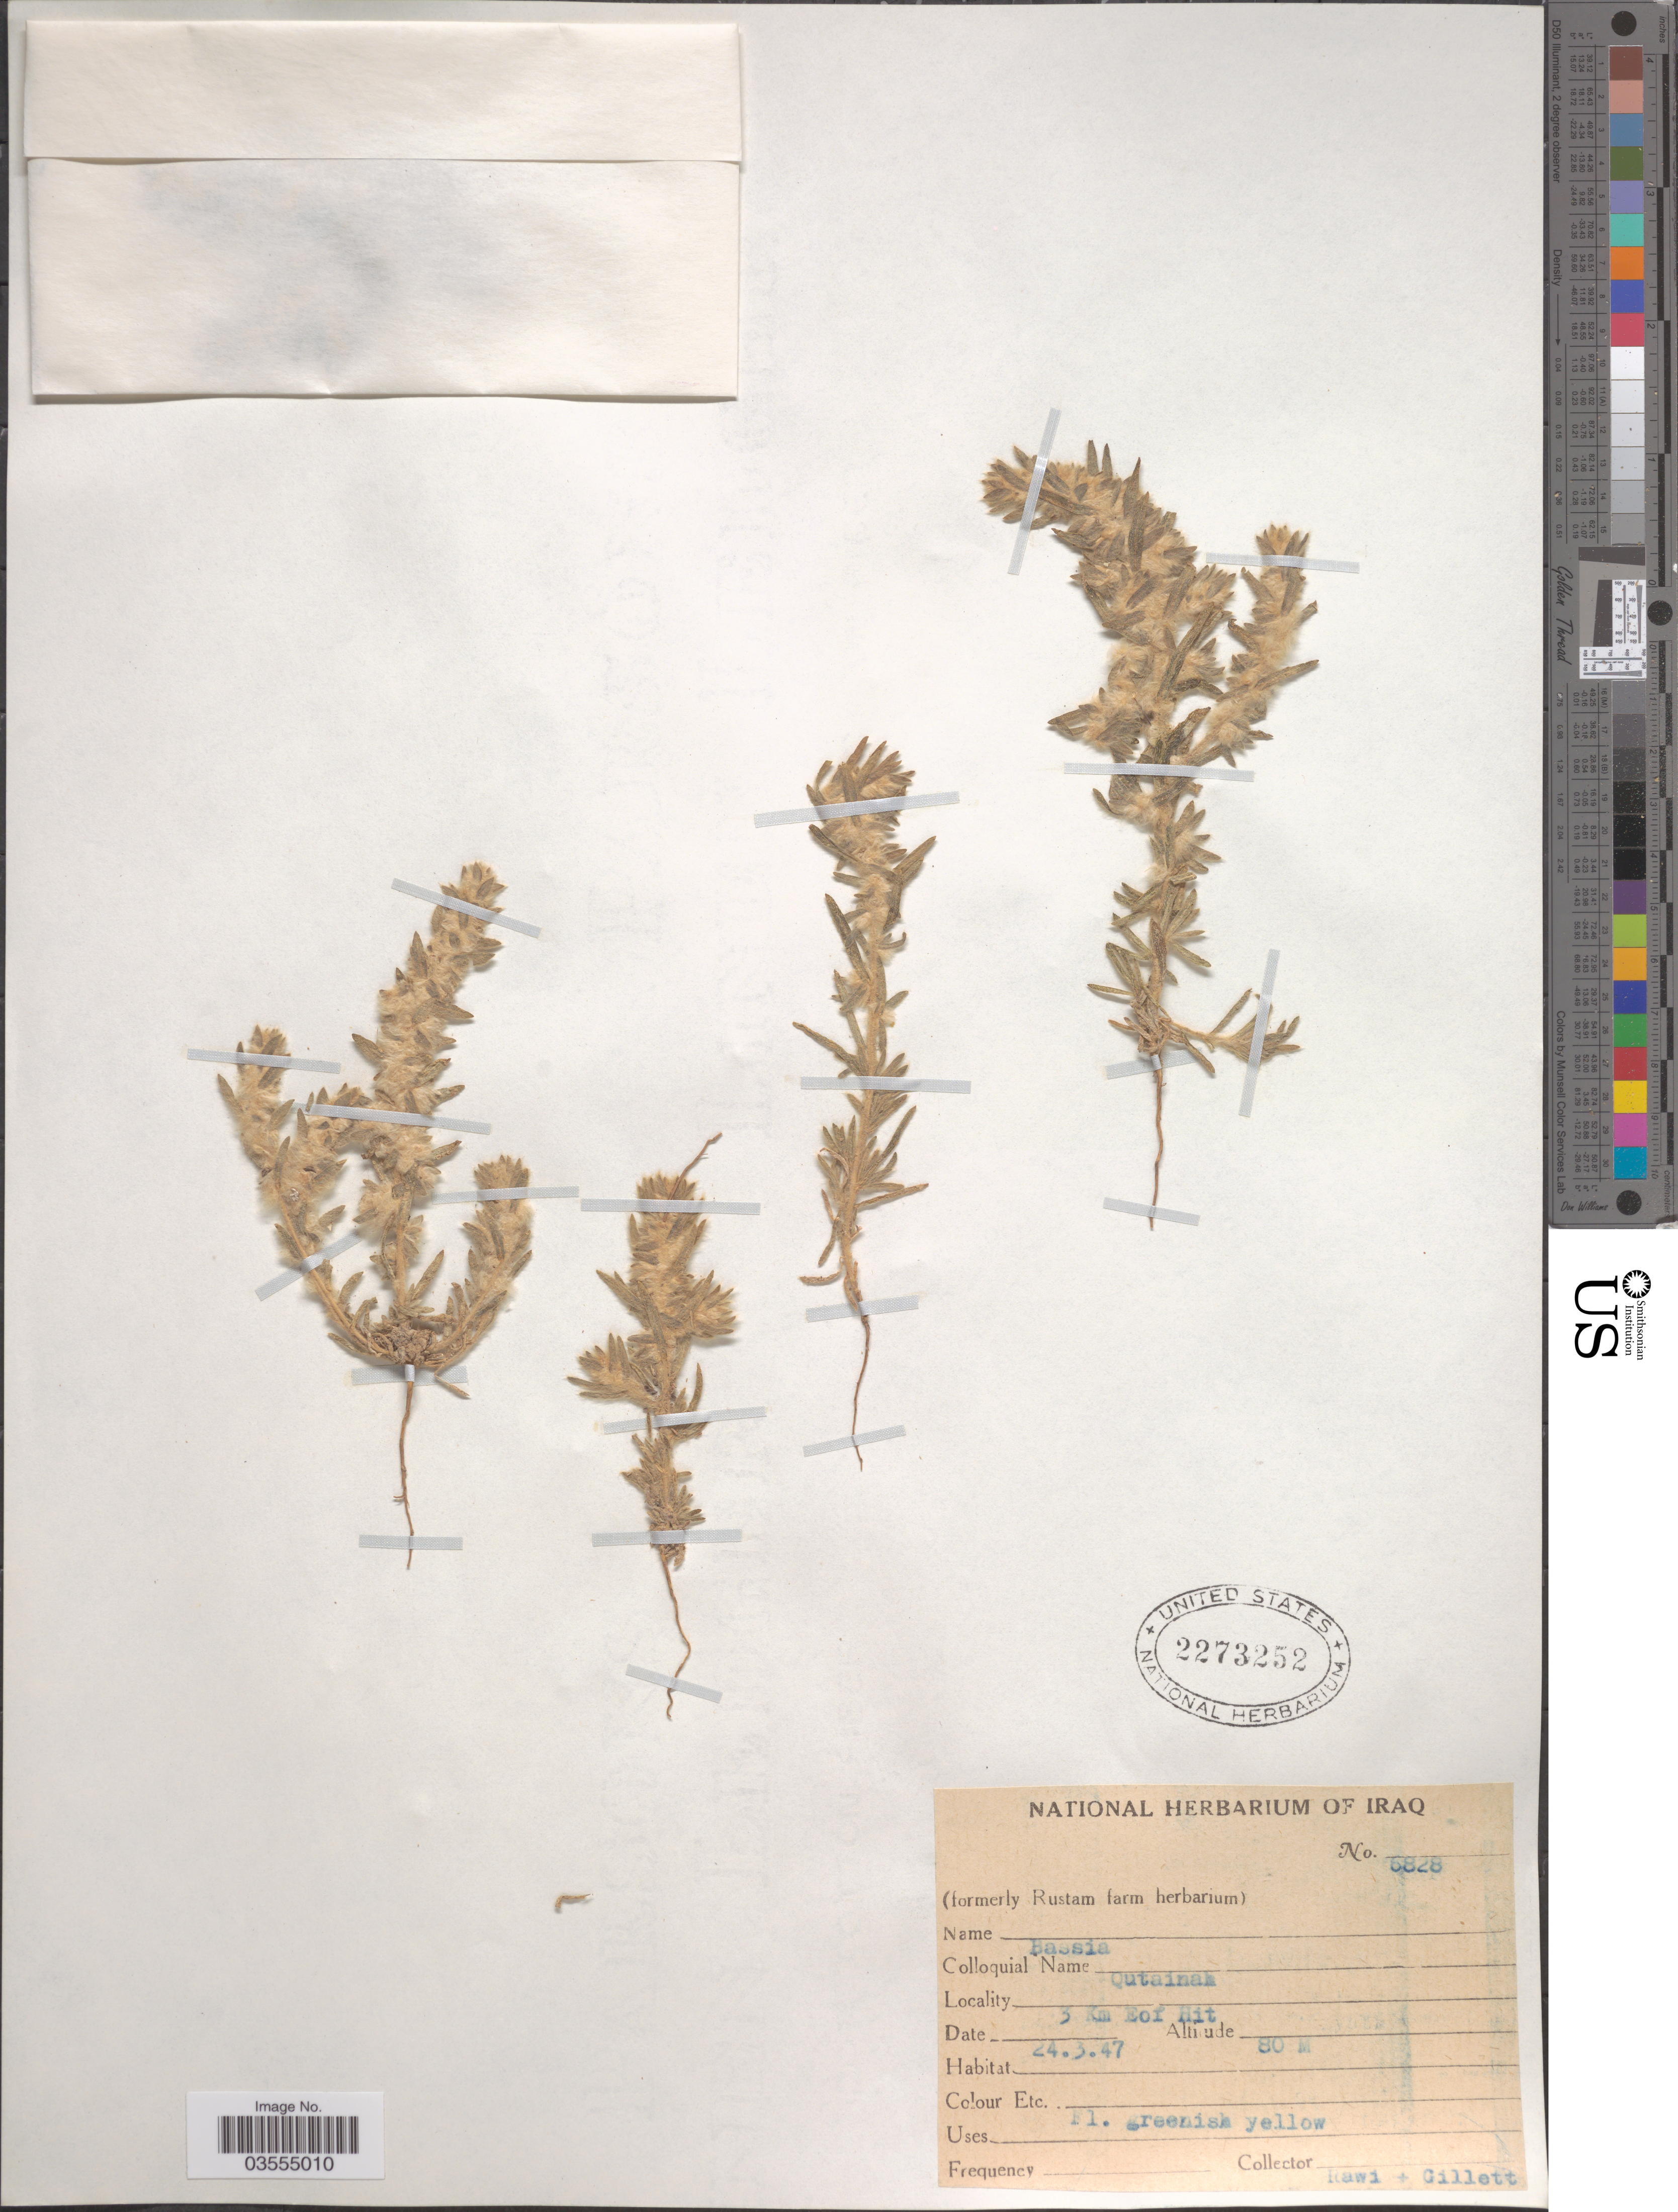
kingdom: Plantae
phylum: Tracheophyta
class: Magnoliopsida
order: Caryophyllales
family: Amaranthaceae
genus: Bassia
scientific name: Bassia sp.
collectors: -. Rawi & Gillett, --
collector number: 6828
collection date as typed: Transcribed d/m/y: 24/3/47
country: Iraq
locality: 3 Km E of Hit.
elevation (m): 80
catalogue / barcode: US 2273252